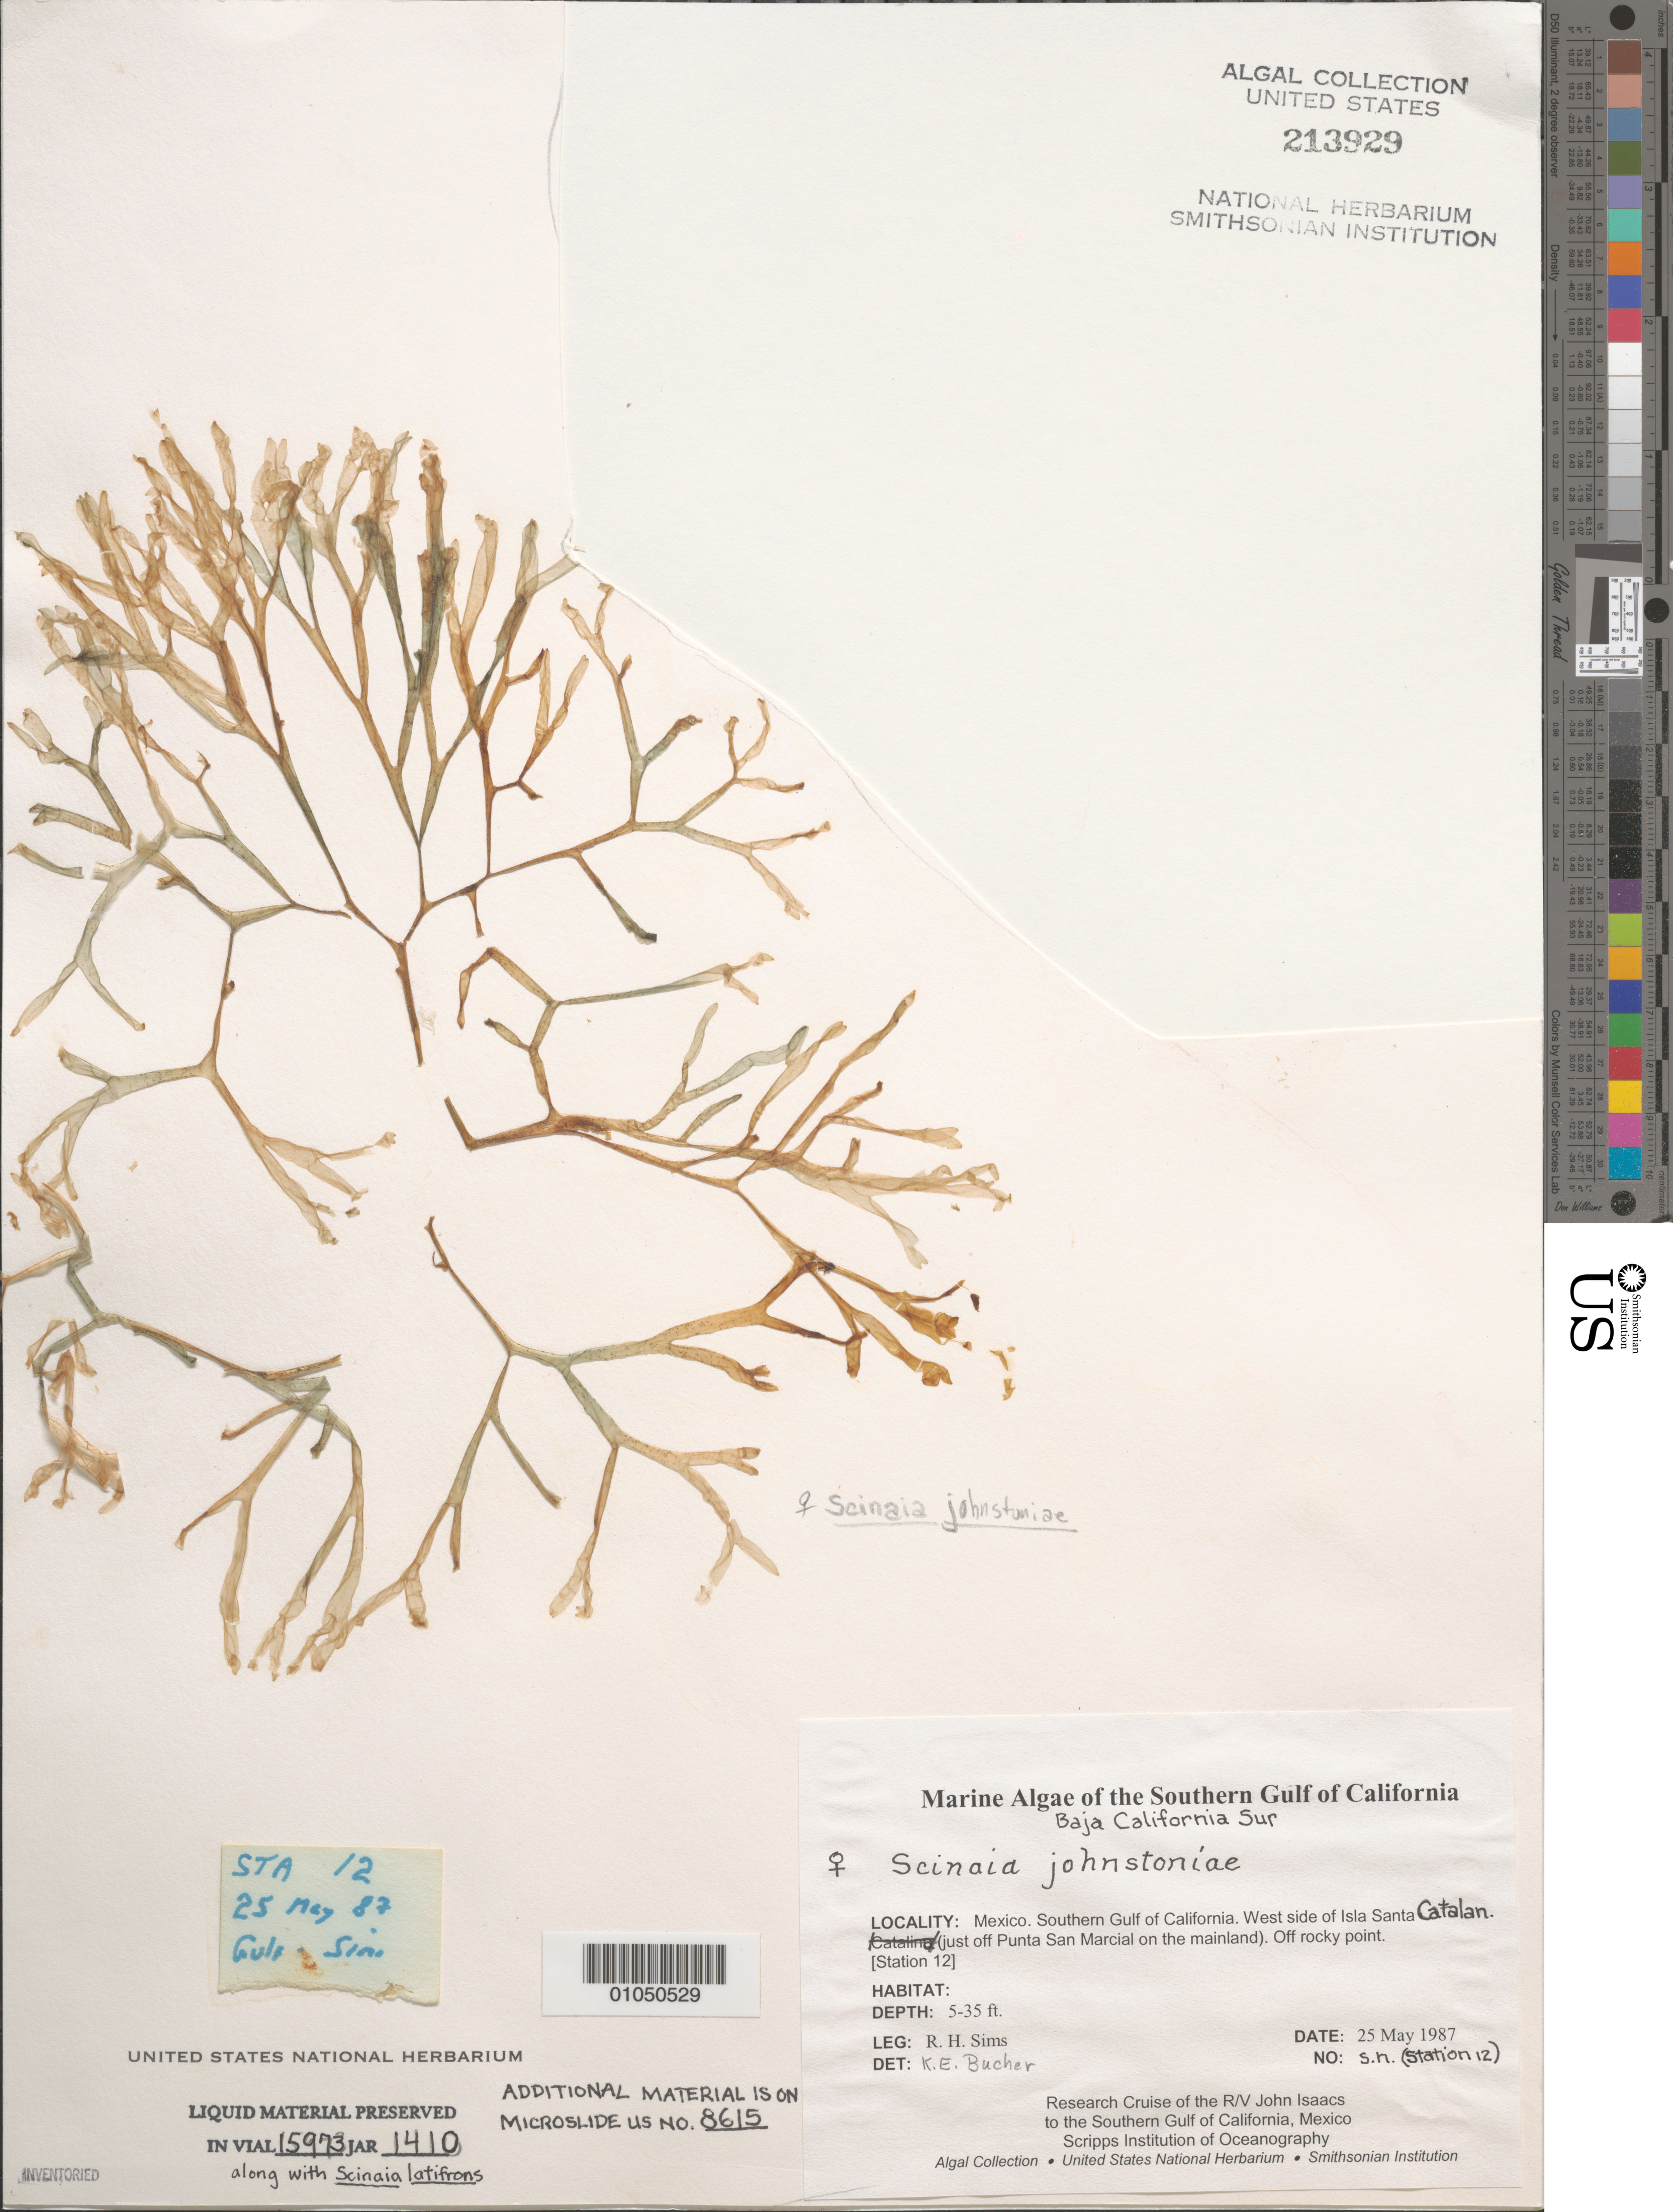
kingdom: Plantae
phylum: Rhodophyta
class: Florideophyceae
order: Nemaliales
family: Scinaiaceae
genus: Scinaia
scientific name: Scinaia johnstoniae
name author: Setch.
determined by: Bucher, Katina E.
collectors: R. H. Sims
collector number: s.n.; Station 12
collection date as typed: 25 May 1987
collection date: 1987-05-25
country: Mexico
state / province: Baja California Sur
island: Isla Santa Catalan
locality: West side of Isla Santa Catalan (just off Punta San Marcial on mainland), southern Gulf of California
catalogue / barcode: US 213929